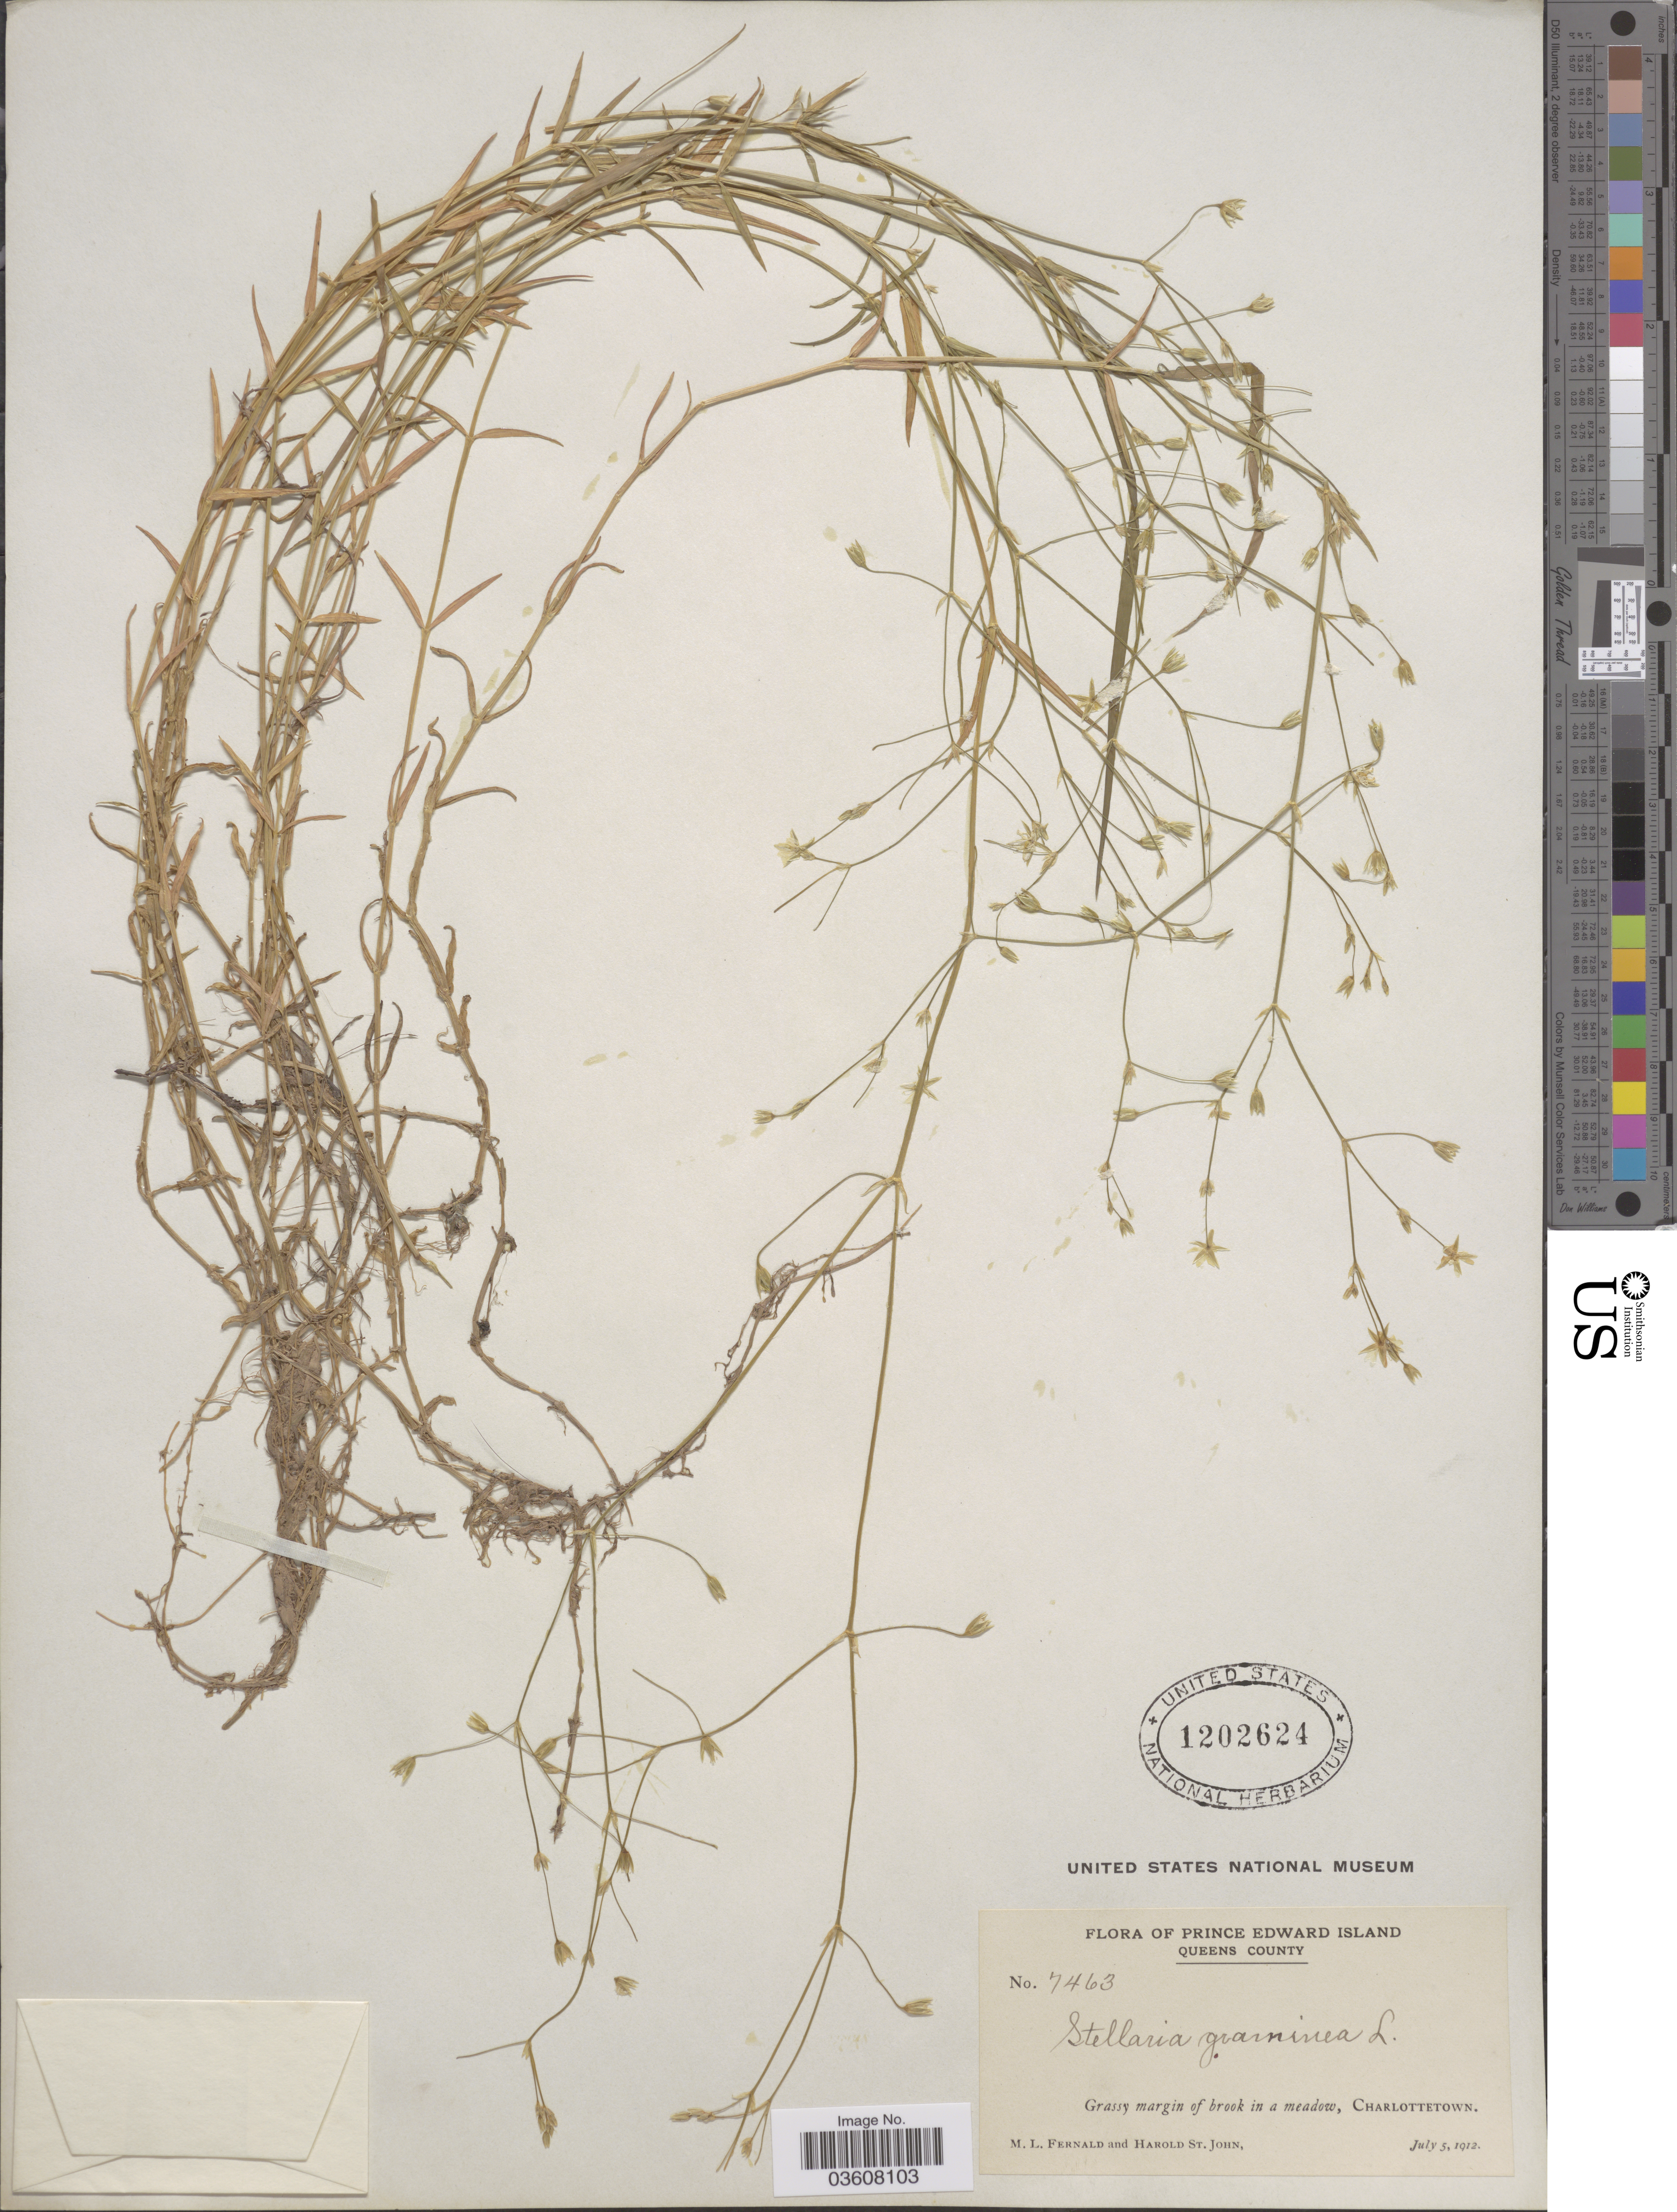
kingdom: Plantae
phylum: Tracheophyta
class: Magnoliopsida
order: Caryophyllales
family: Caryophyllaceae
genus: Stellaria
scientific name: Stellaria graminea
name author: L.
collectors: M. L. Fernald & H. St. John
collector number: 7463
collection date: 1912-07-05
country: Canada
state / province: Prince Edward Island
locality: Queens County. Charlottetown.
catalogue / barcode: US 1202624